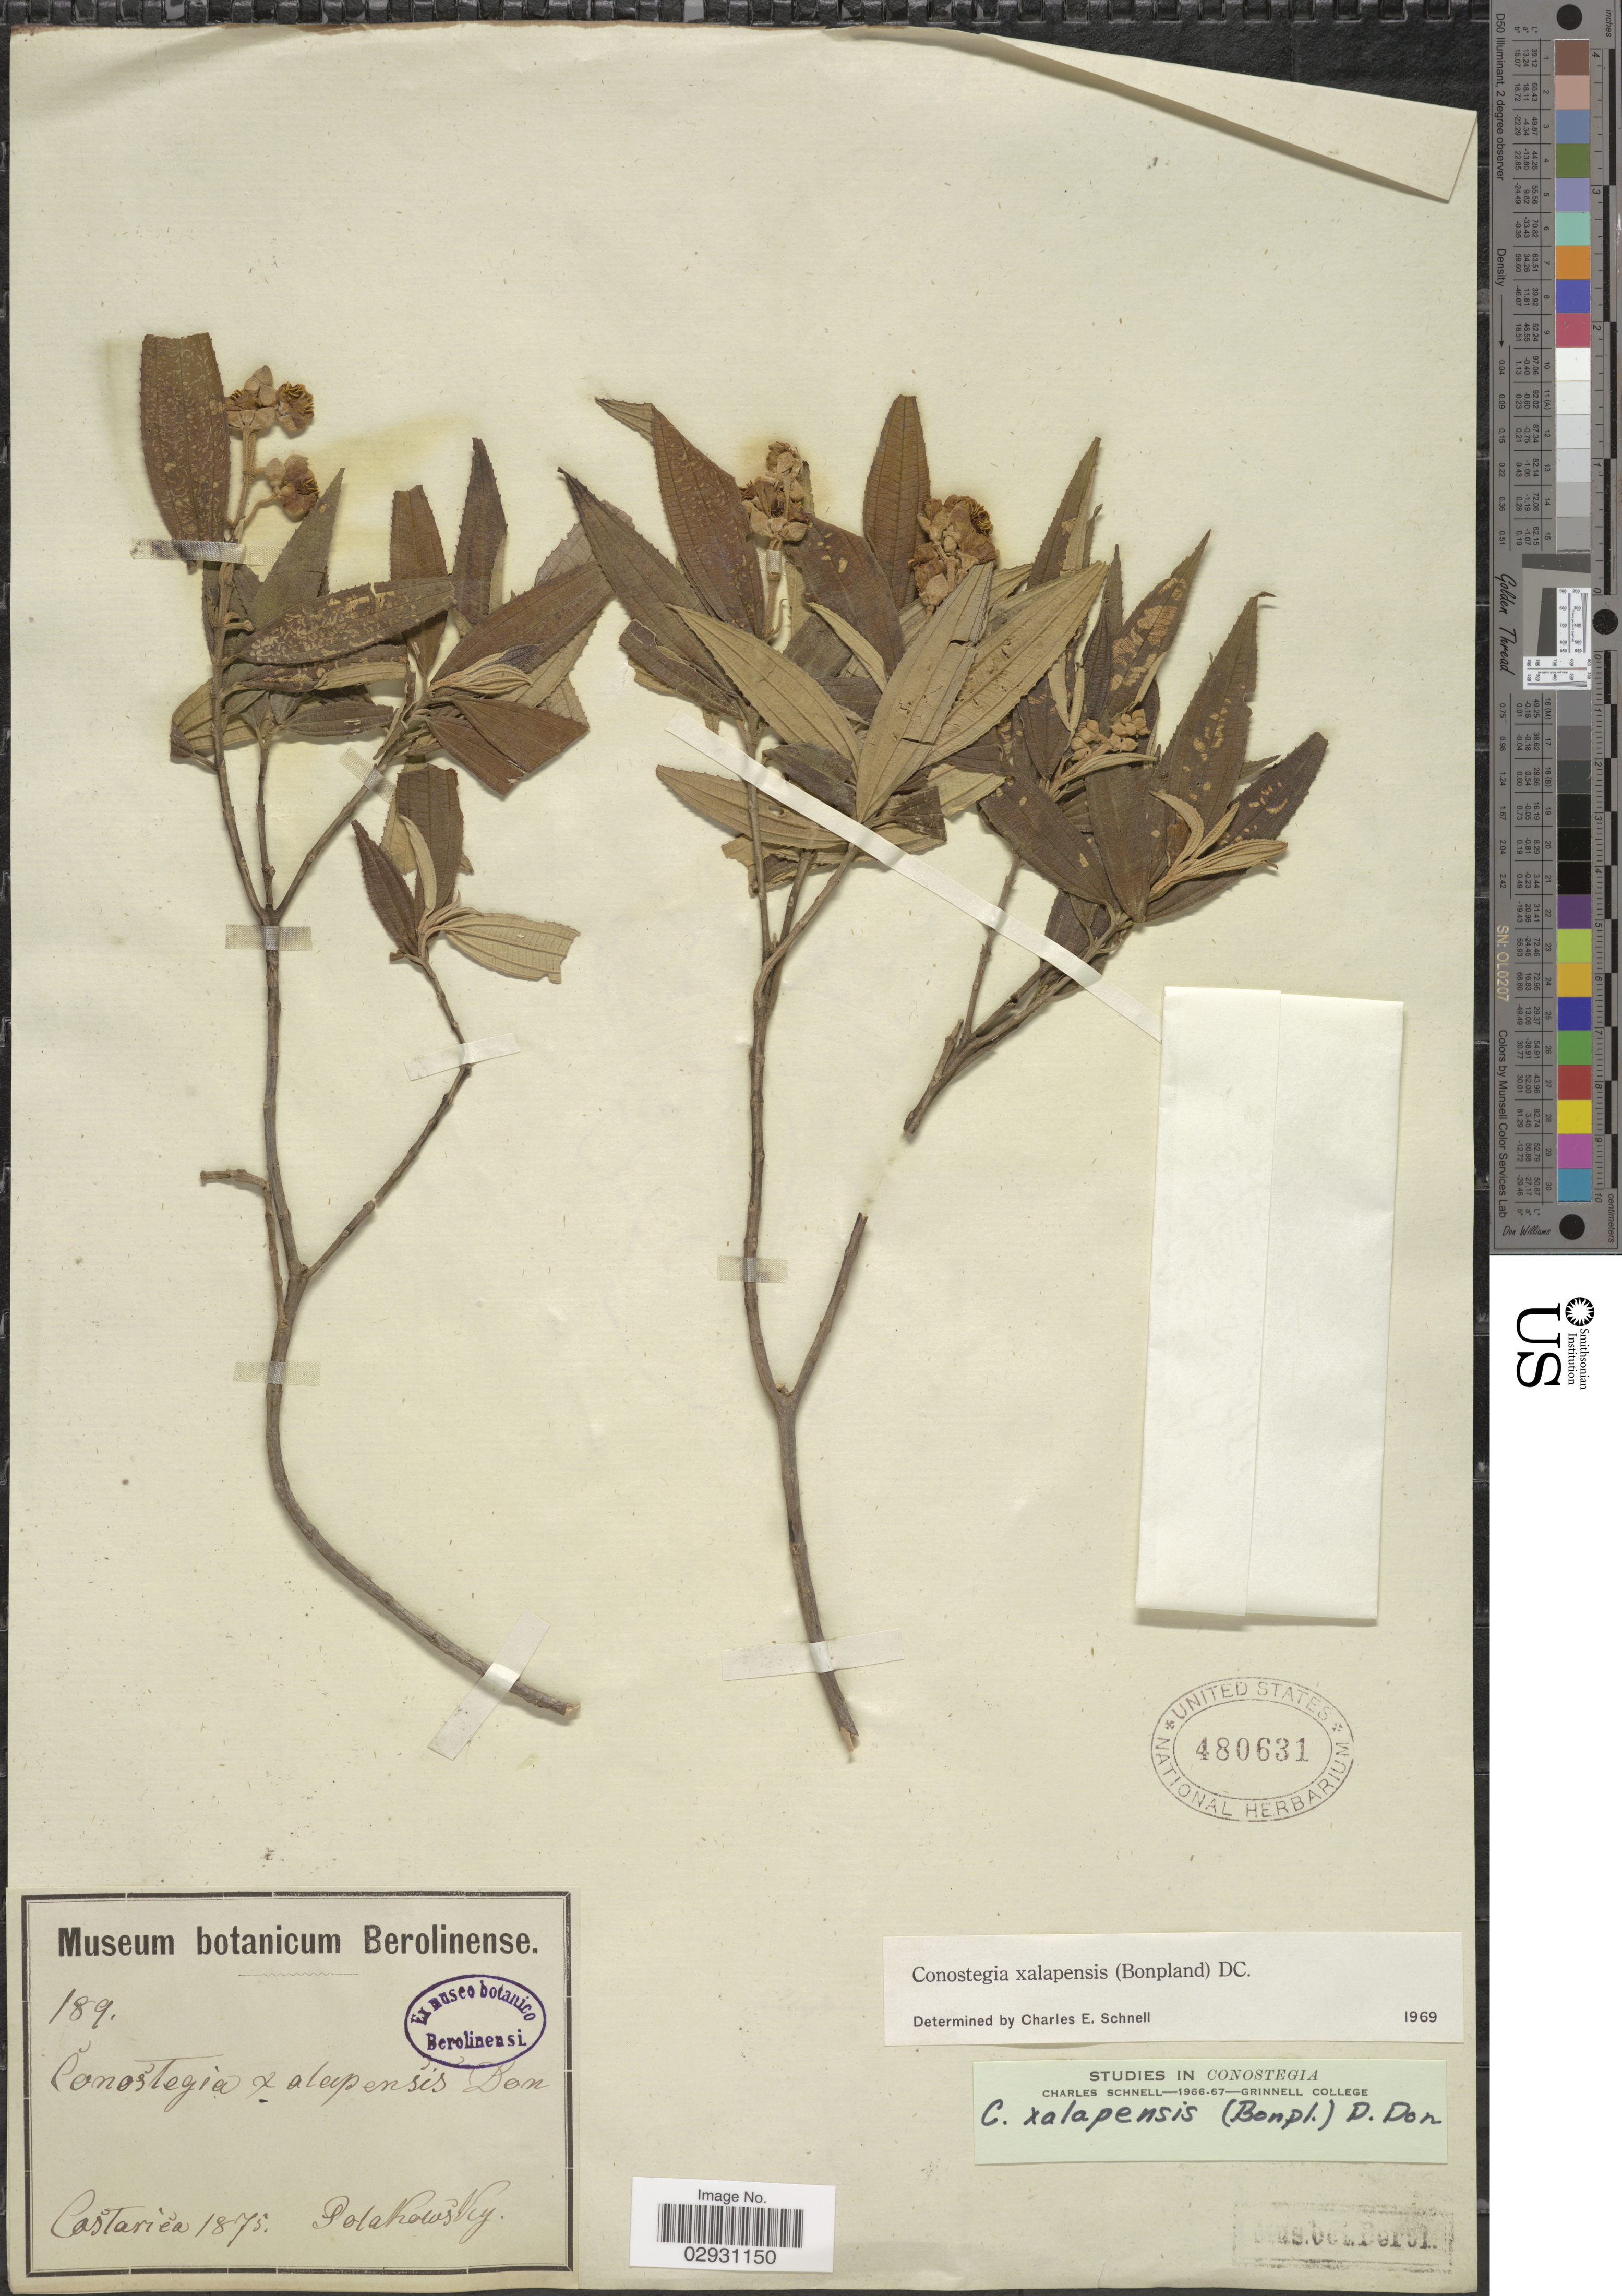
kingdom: Plantae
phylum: Tracheophyta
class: Magnoliopsida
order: Myrtales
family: Melastomataceae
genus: Conostegia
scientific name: Conostegia quadrangularis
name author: Schltdl. ex Steud.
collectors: Polakowsky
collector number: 189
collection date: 1875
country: Costa Rica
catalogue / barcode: US 480631